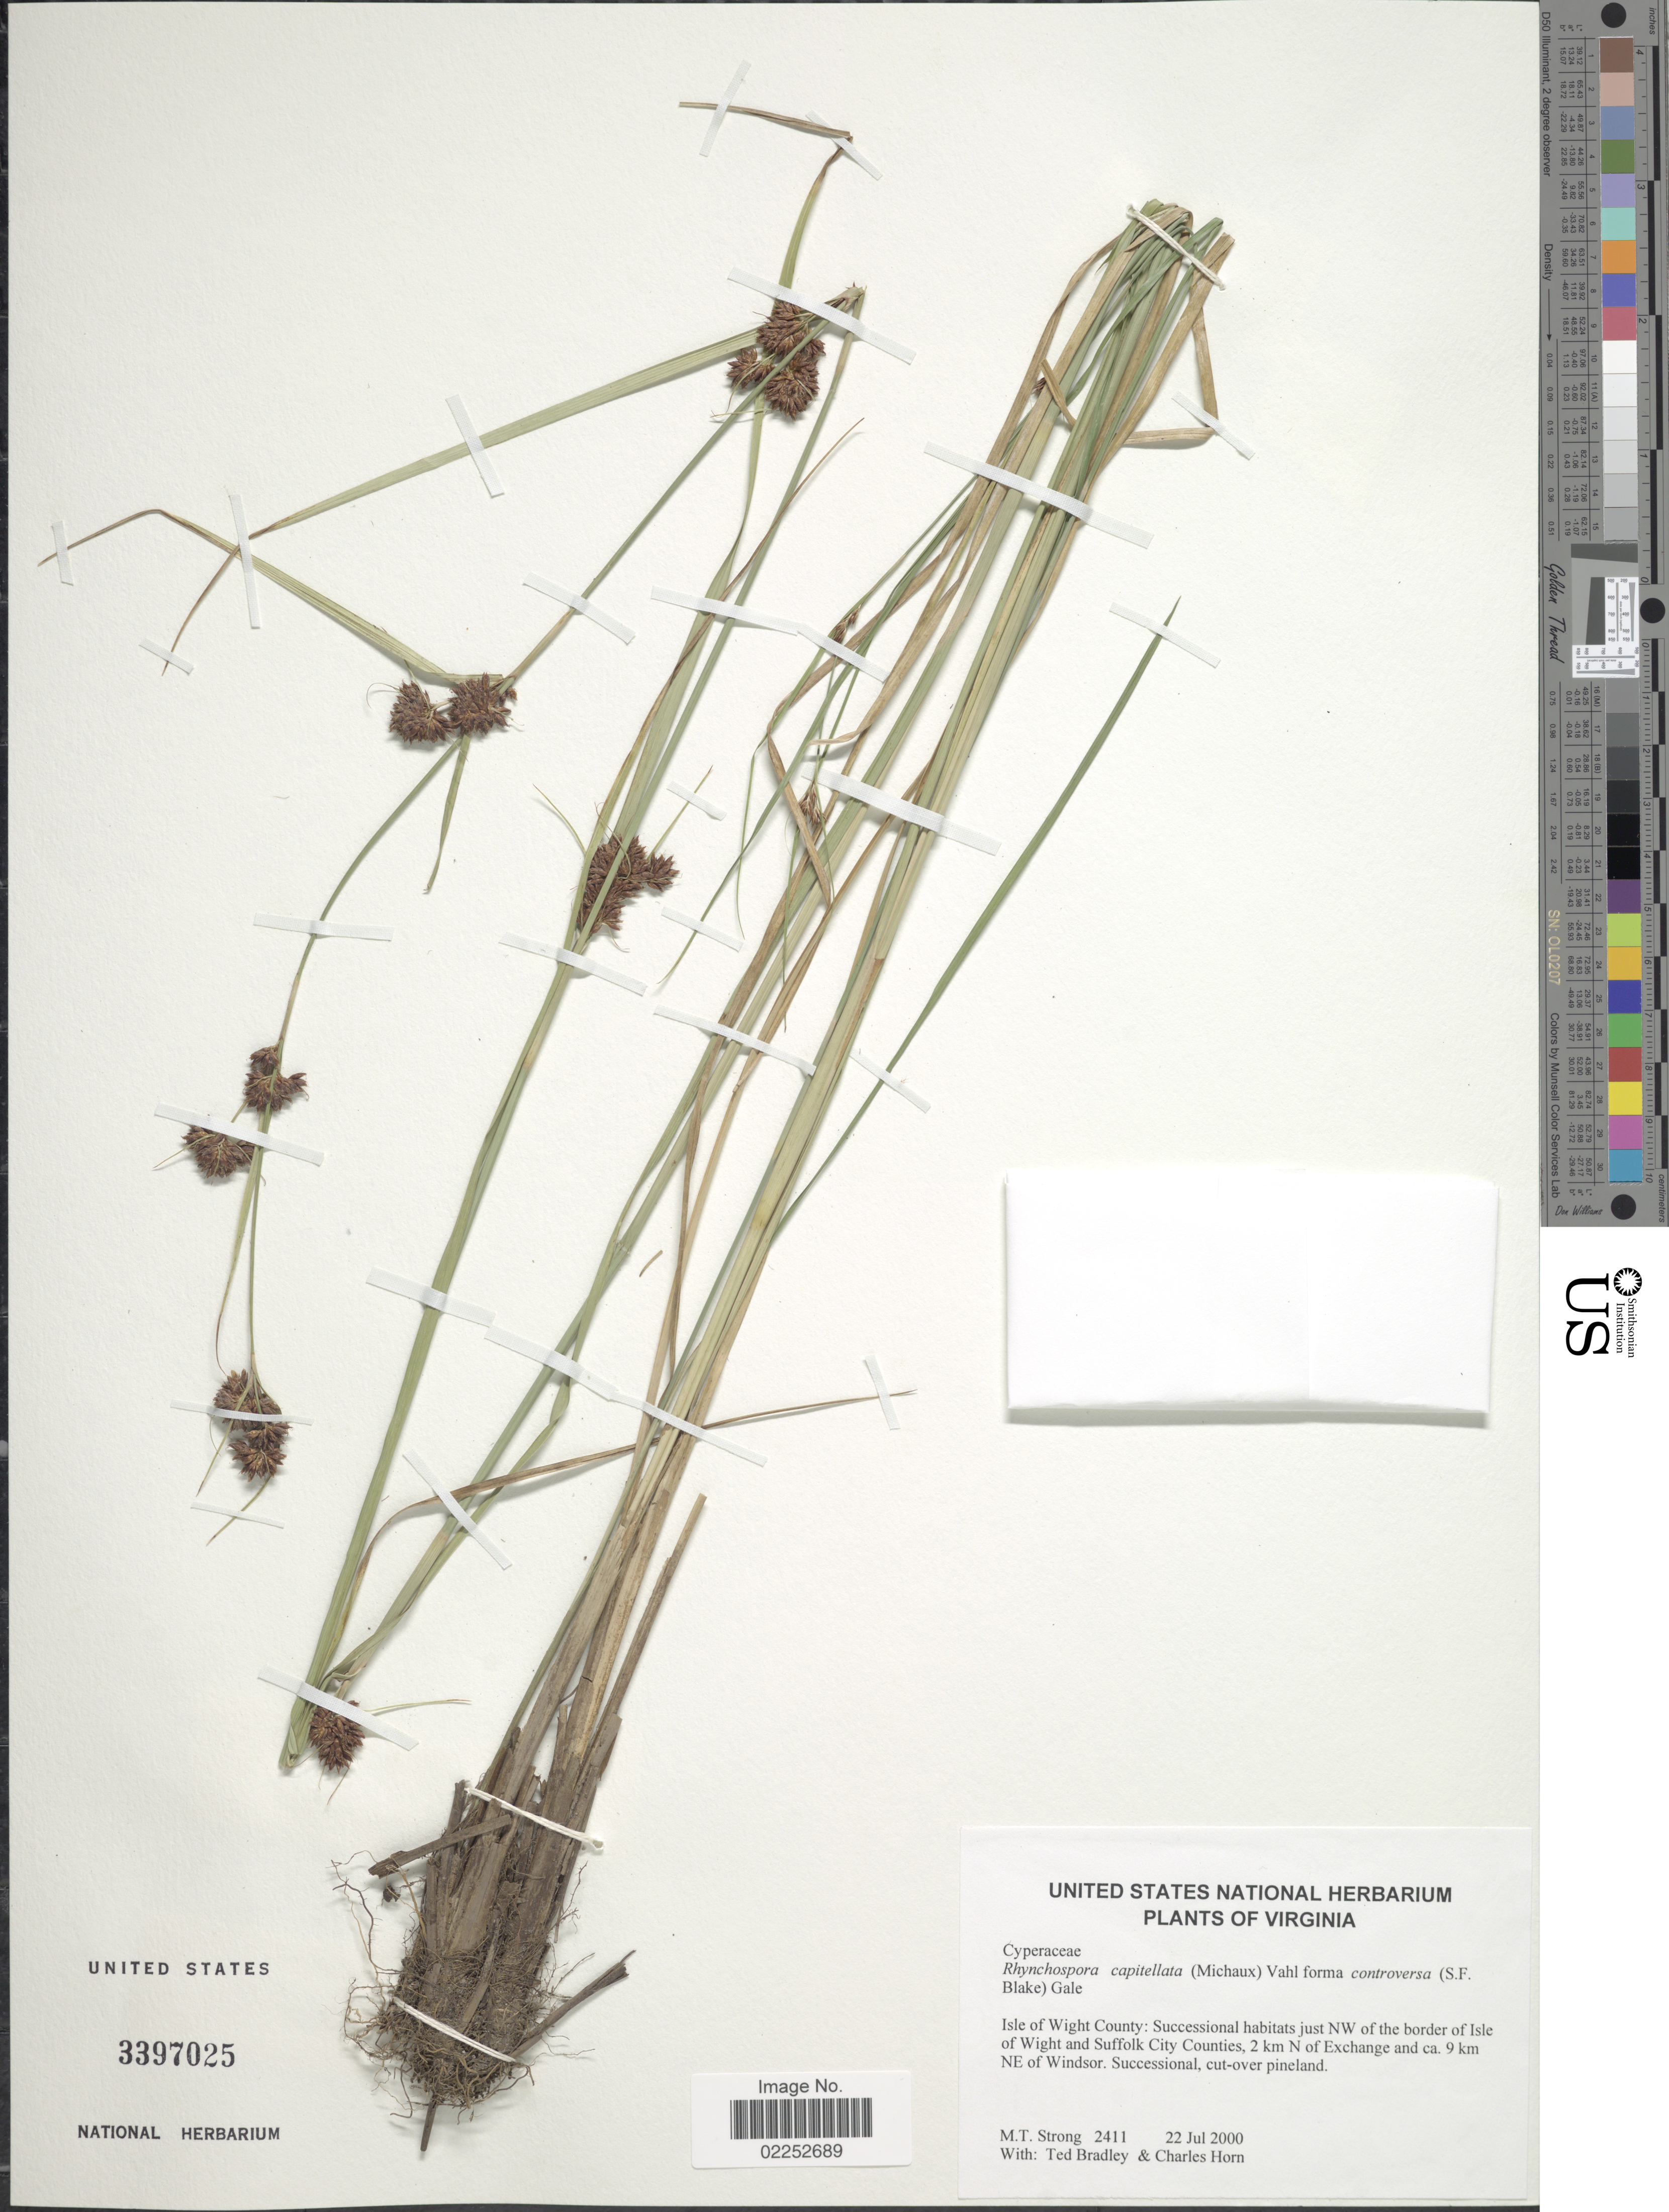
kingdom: Plantae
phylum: Tracheophyta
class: Liliopsida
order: Poales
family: Cyperaceae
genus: Rhynchospora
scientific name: Rhynchospora capitellata f. controversa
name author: (Michx.) Vahl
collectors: M. T. Strong, T. Bradley & C. Horn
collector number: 2411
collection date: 2000-07-22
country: United States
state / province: Virginia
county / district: Isle of Wight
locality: Isle of Wight County: Successional habitats just NW of the border of Isle of Wight and Suffolk Counties, 2 km N of Exchange and ca. 9 km NE of Windsor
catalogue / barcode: US 3397025